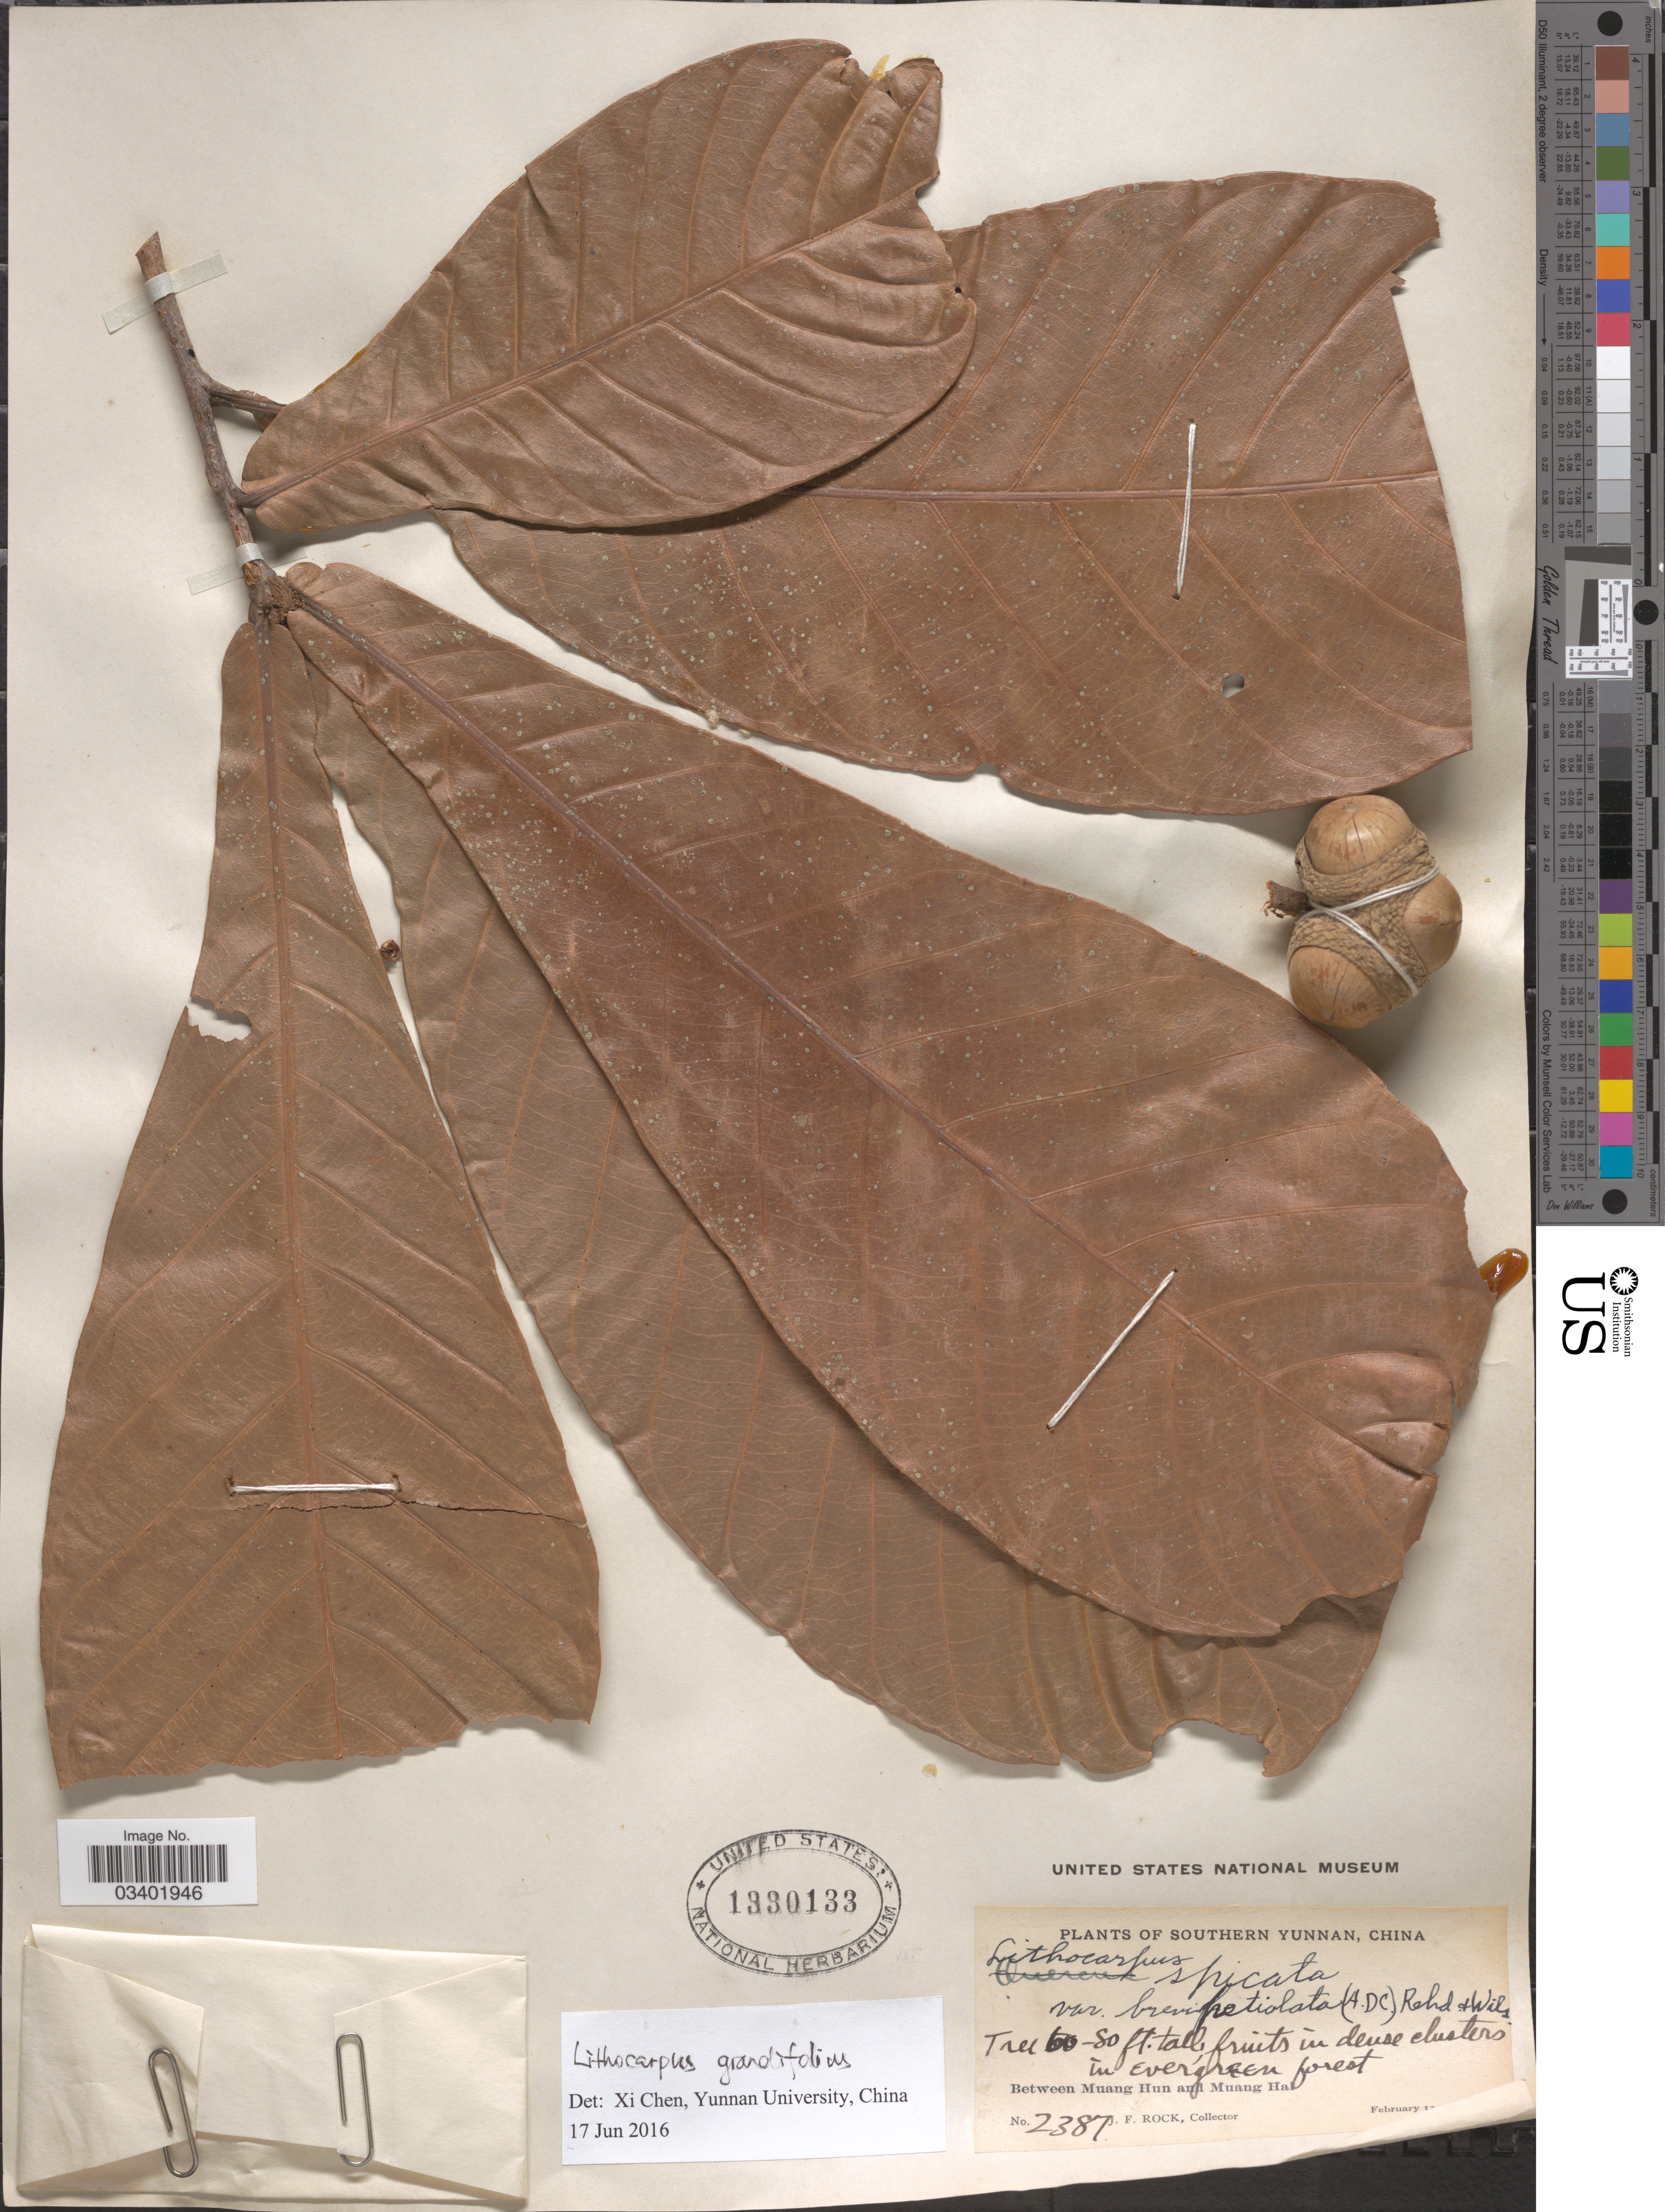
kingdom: Plantae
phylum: Tracheophyta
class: Magnoliopsida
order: Fagales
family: Fagaceae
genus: Lithocarpus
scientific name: Lithocarpus grandifolius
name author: (D. Don) S. N. Biswas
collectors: J. Rock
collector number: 2387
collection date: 1922-02-13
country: China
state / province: Yunnan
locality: Southern Yunnan. Between Muang Hun and Muang Hai.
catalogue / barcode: US 1330133